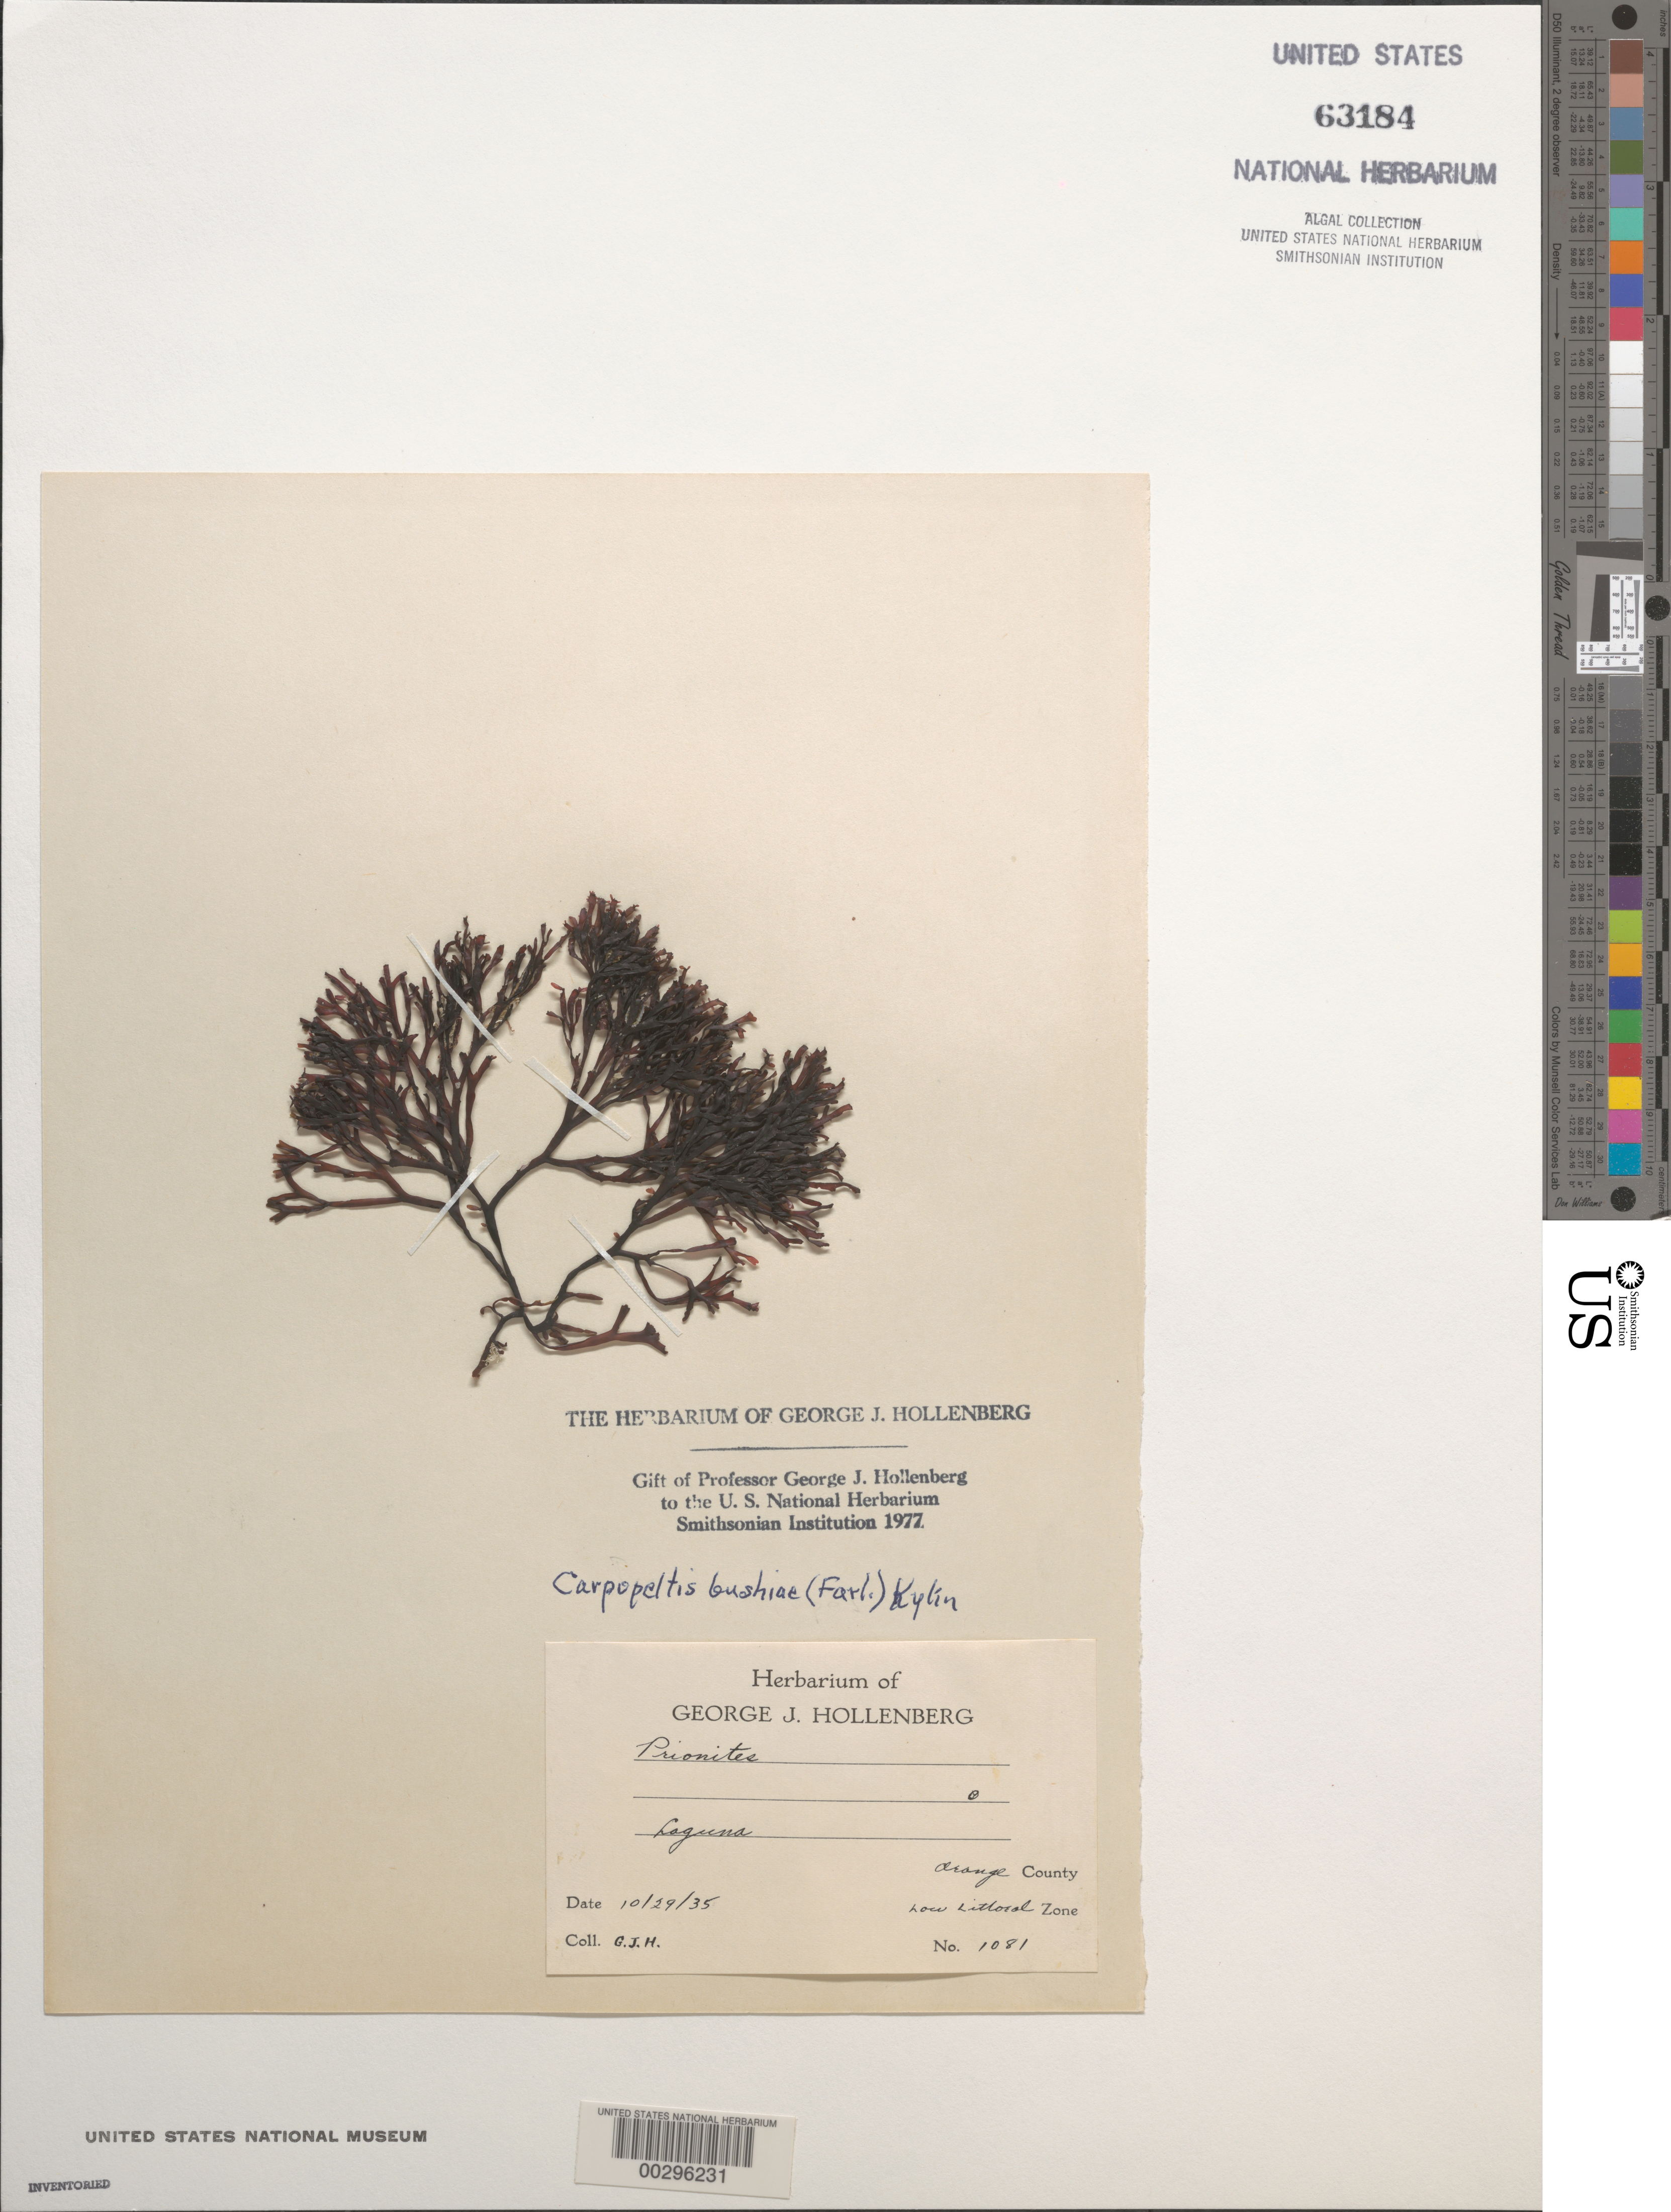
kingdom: Plantae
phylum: Rhodophyta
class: Florideophyceae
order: Halymeniales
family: Halymeniaceae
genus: Carpopeltis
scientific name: Carpopeltis bushiae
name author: (Farl.) Kylin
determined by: Hollenberg, George J.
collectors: G. Hollenberg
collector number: GJH 1081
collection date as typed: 29 Oct 1935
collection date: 1935-10-29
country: United States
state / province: California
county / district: Orange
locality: Laguna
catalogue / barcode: US 63184